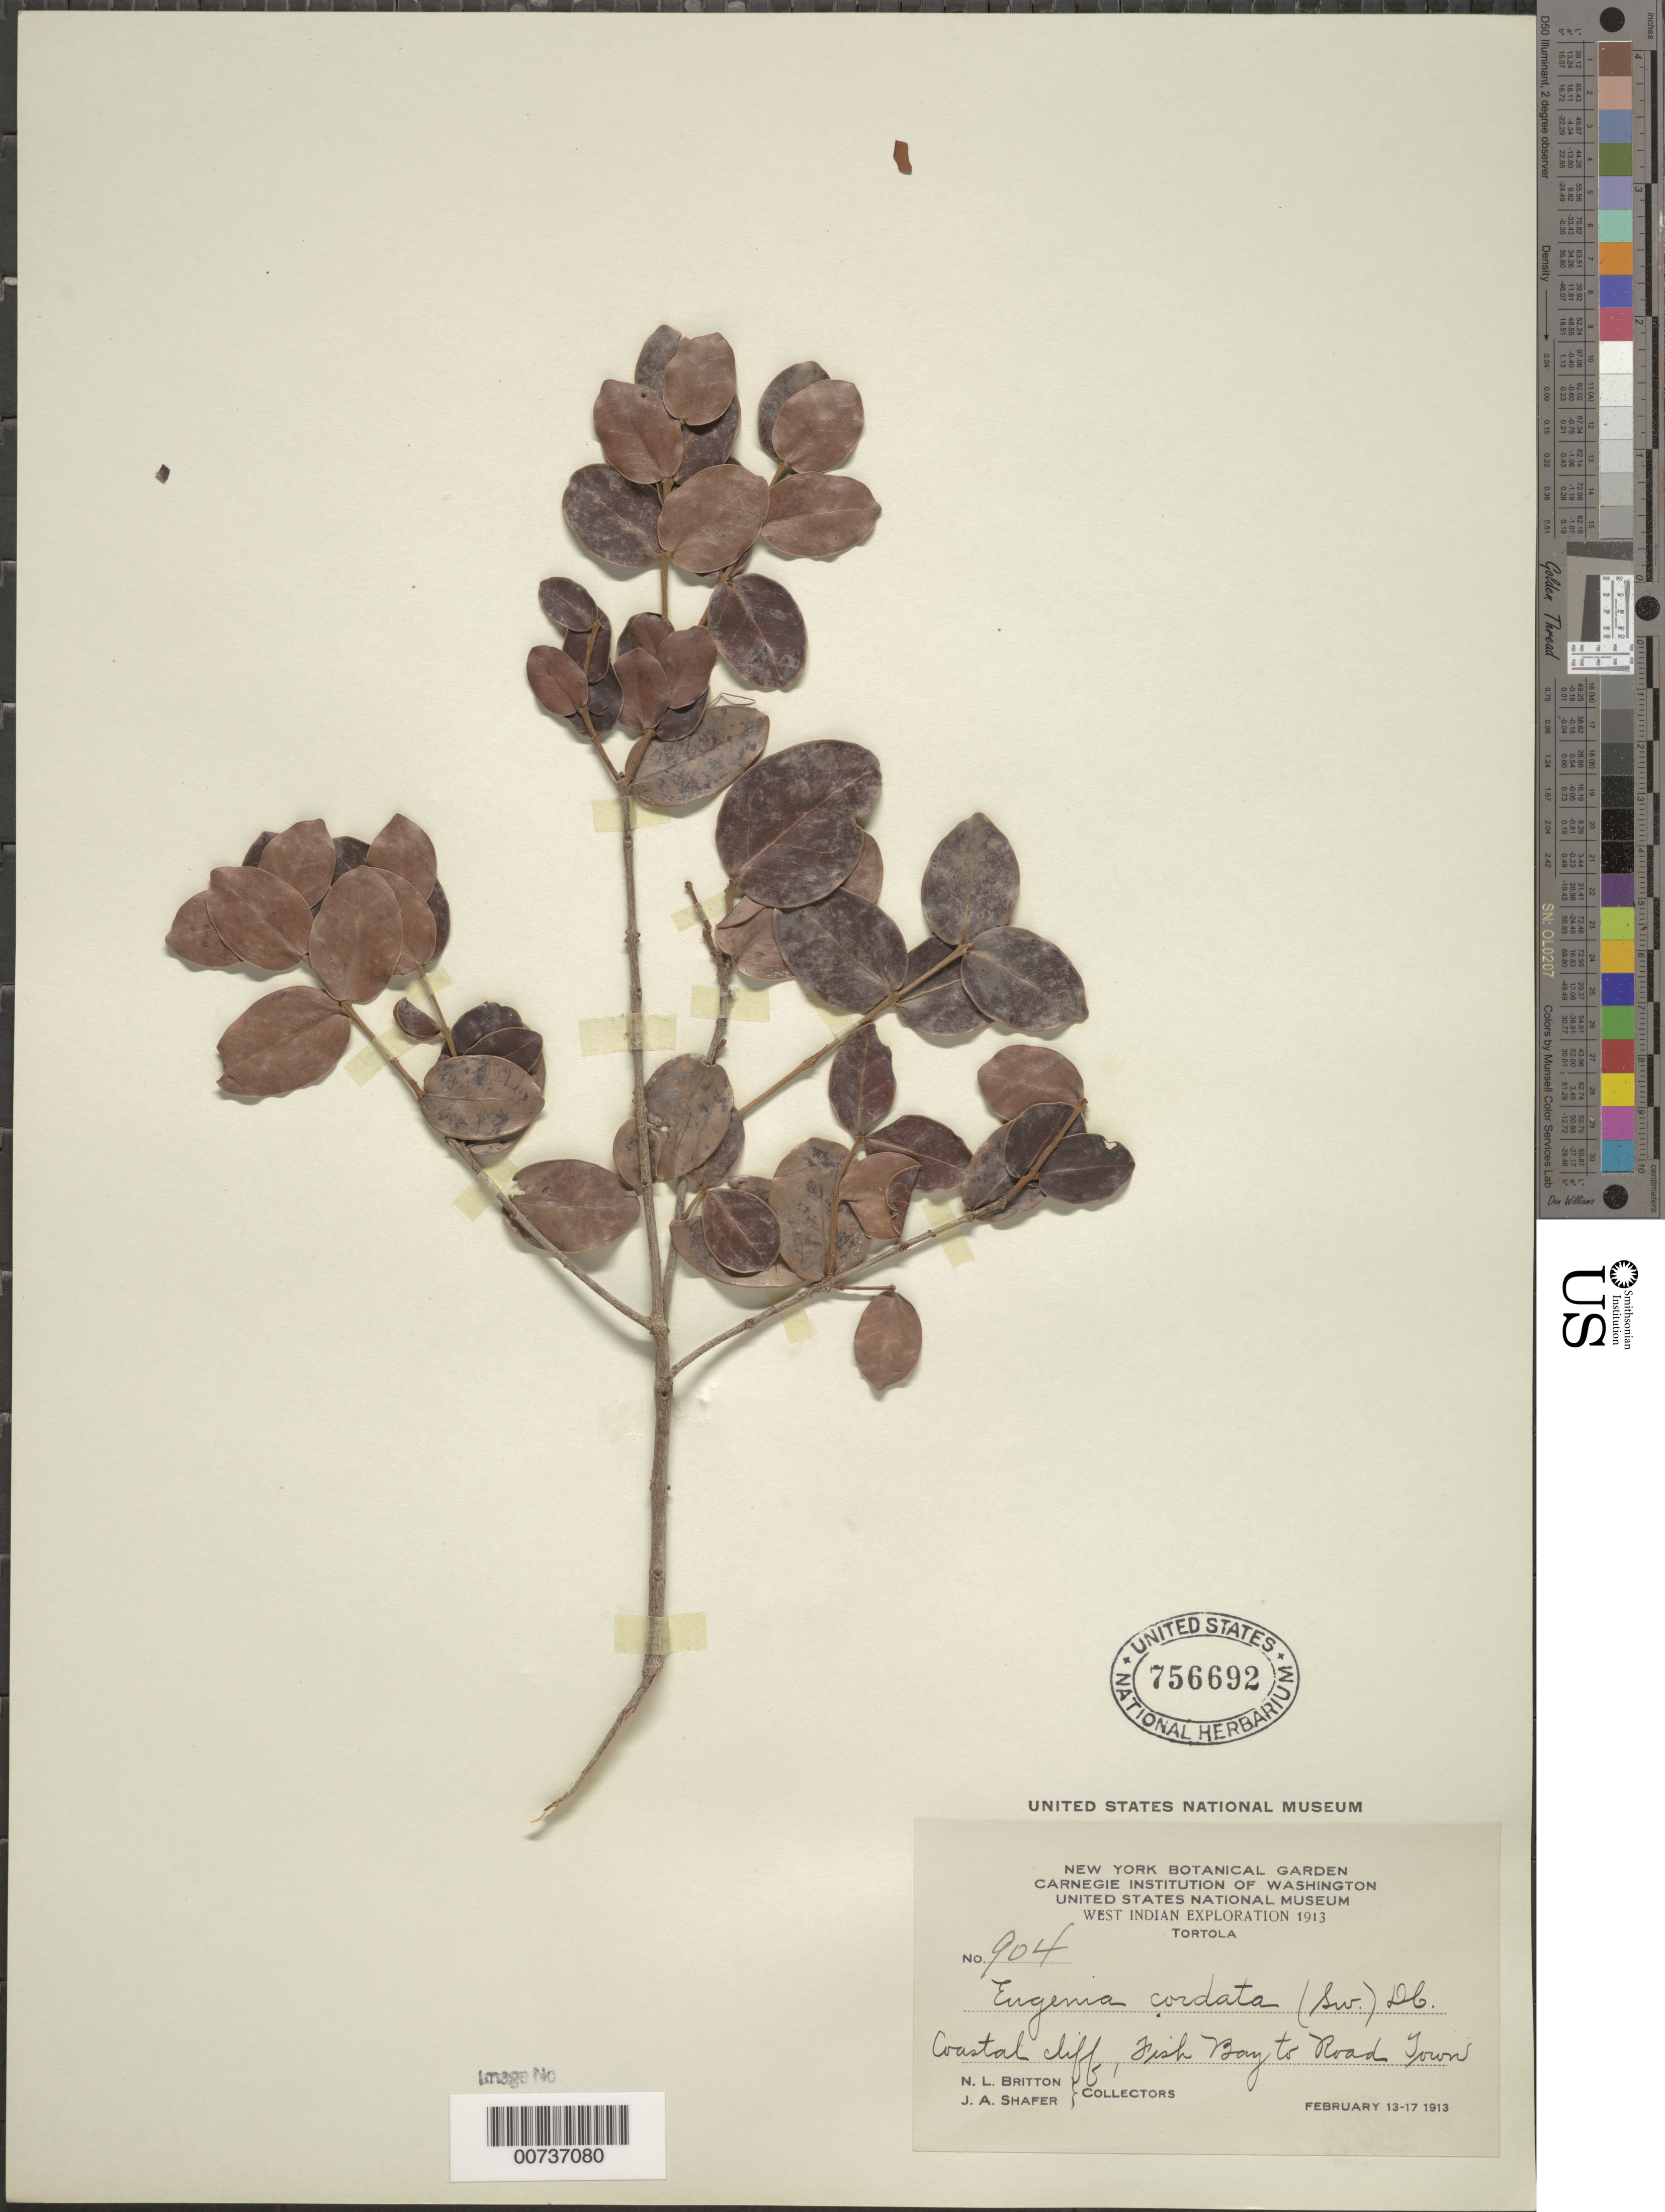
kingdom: Plantae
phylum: Tracheophyta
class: Magnoliopsida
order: Myrtales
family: Myrtaceae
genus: Eugenia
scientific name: Eugenia cordata var. cordata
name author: (Sw.) DC.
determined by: Flickinger, Jonathan A.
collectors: N. Britton & J. A. Shafer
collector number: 904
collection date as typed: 13 Feb 1913 to 17 Feb 1913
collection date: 1913-02-13/1913-02-17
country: British Virgin Islands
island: Tortola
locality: Fish Bay to Road Town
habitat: Coastal Cliff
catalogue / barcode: US 756692